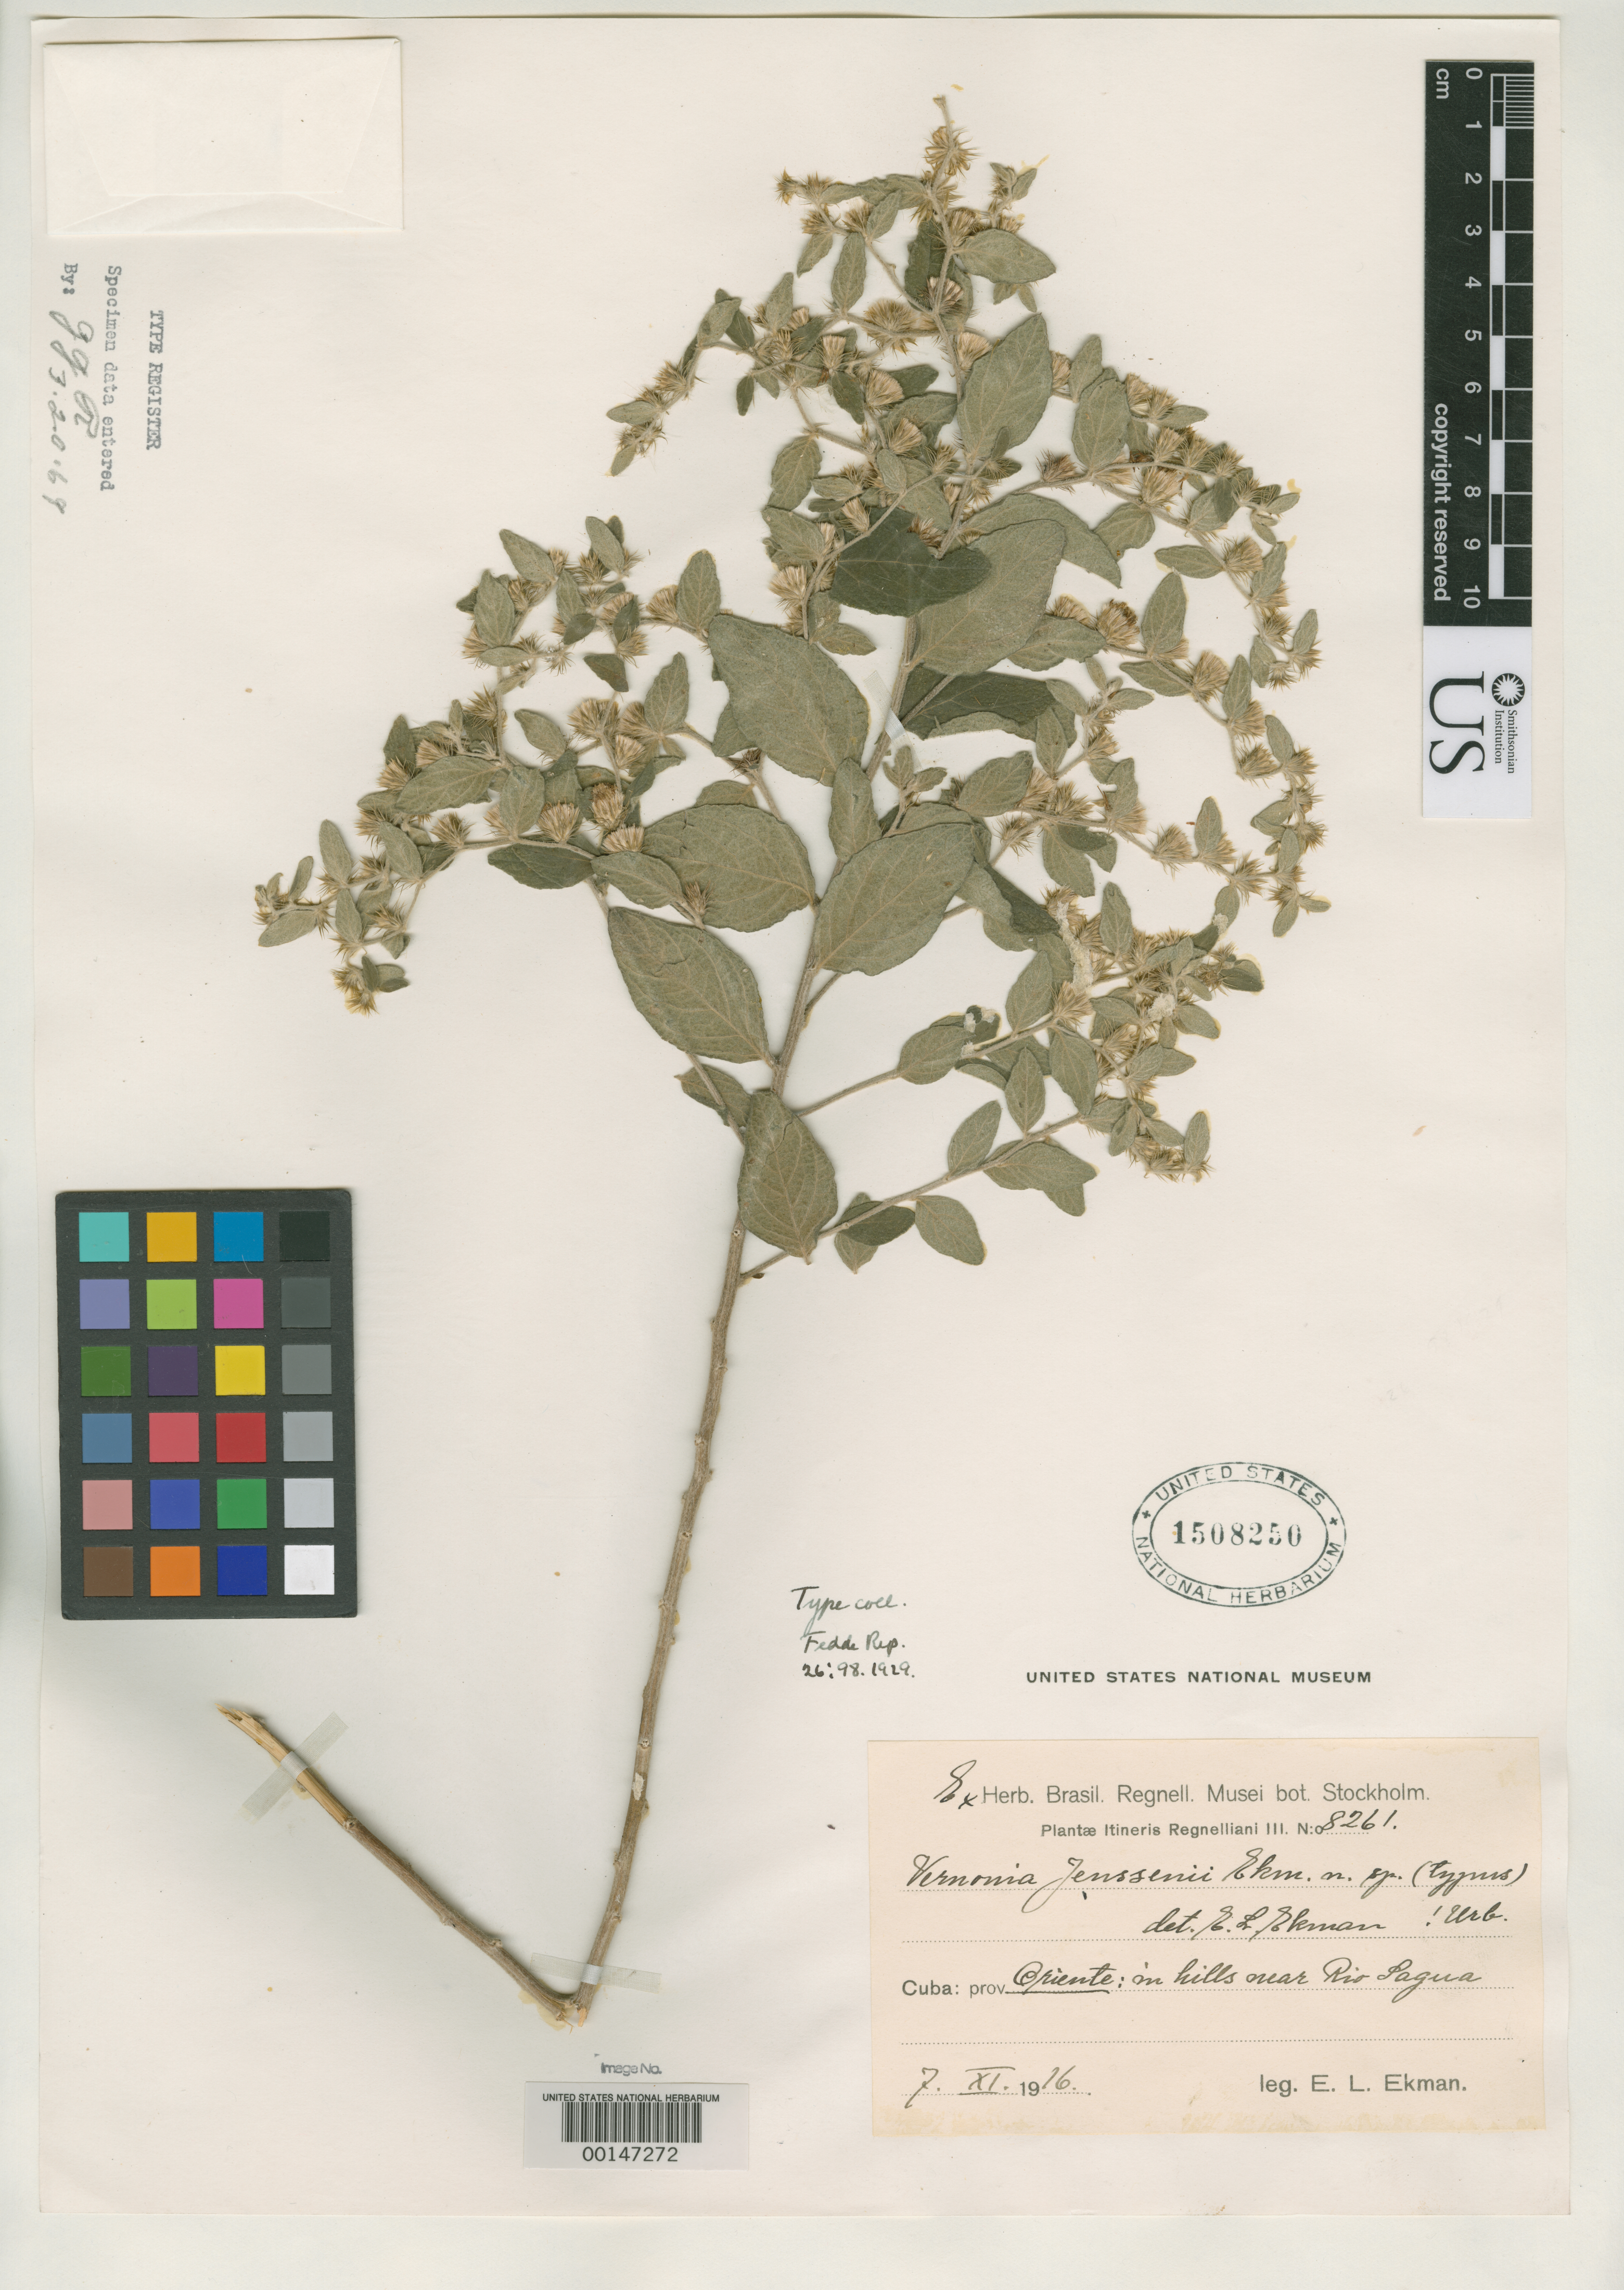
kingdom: Plantae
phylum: Tracheophyta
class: Magnoliopsida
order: Asterales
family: Asteraceae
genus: Vernonia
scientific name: Vernonia jenssenii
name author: Ekman ex Urb.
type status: Isotype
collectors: E. L. Ekman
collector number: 8261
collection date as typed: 07 Nov 1916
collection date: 1916-11-07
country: Cuba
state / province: Oriente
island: Greater Antilles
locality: Rio Sagua.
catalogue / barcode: US 1508250